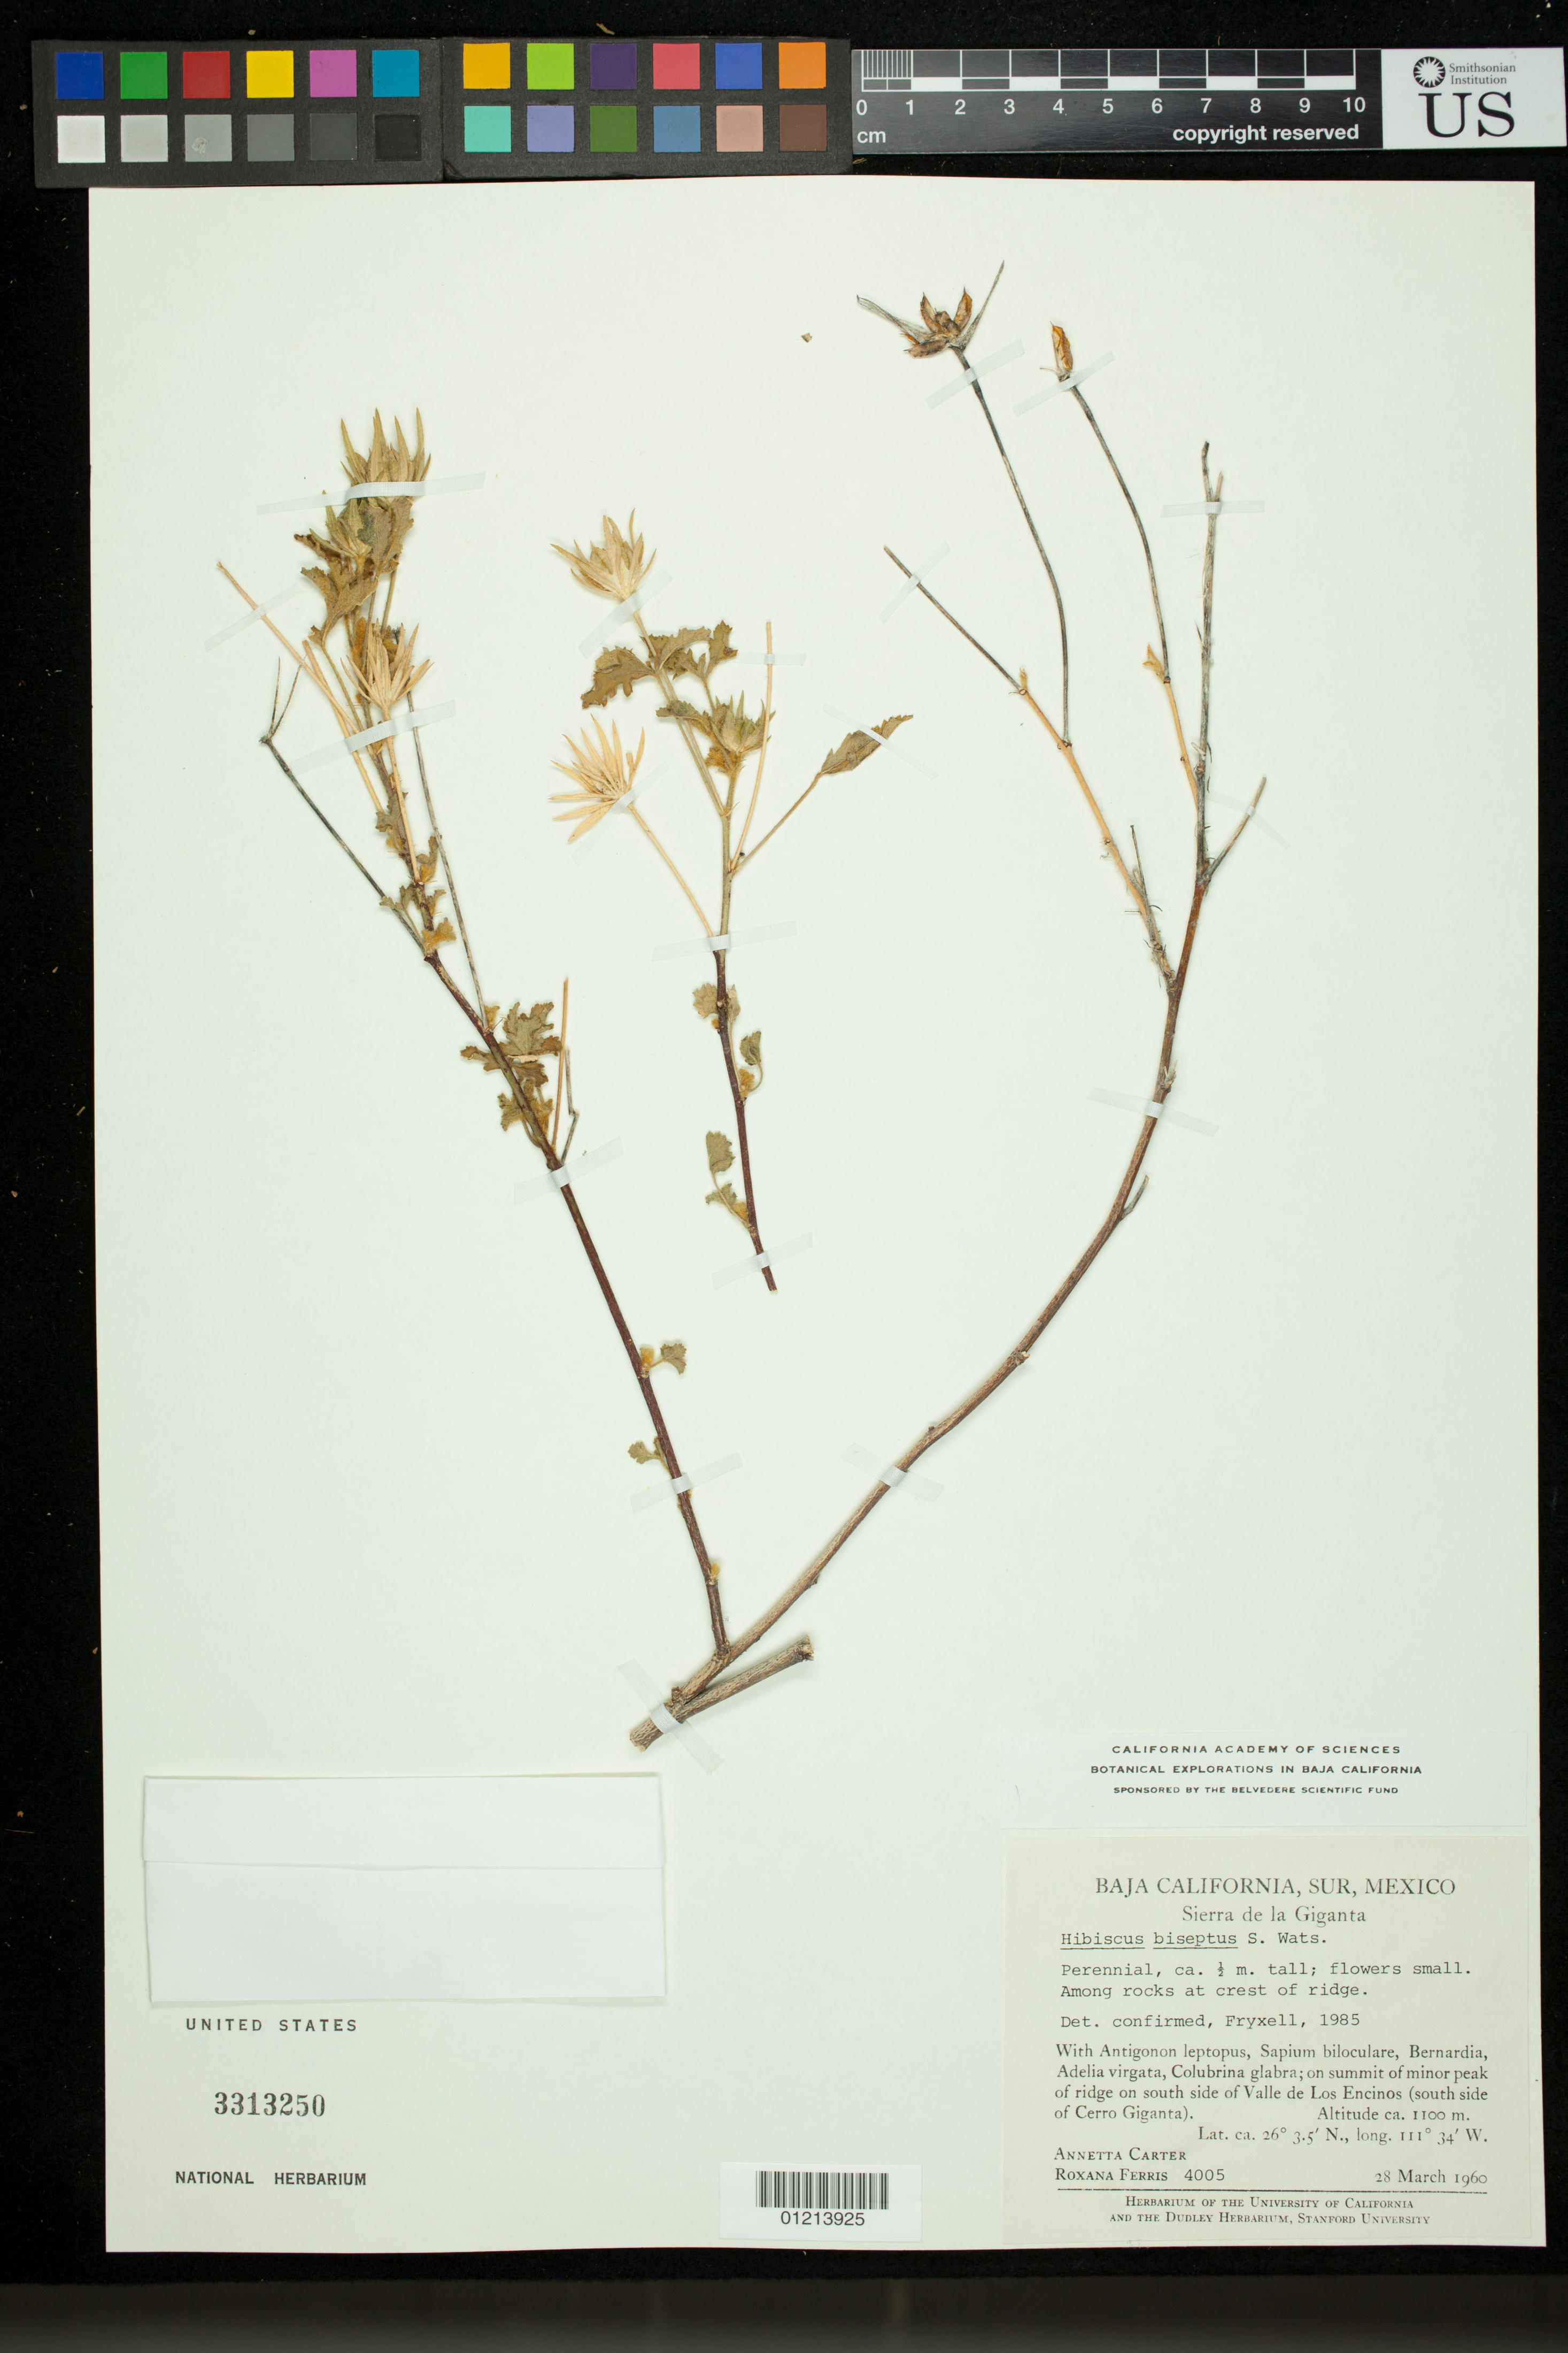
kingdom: Plantae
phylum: Tracheophyta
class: Magnoliopsida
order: Malvales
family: Malvaceae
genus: Hibiscus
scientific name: Hibiscus biseptus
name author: S. Watson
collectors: A. M. Carter & R. S. Ferris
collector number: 4005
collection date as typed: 28 Mar 1960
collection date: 1960-03-28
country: Mexico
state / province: Baja California Sur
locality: Sierra de la Giganta. On summit of minor peak of ridge on south side of Valle de Los Encinos (south side of Cerro Giganta).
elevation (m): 1100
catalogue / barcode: US 3313250